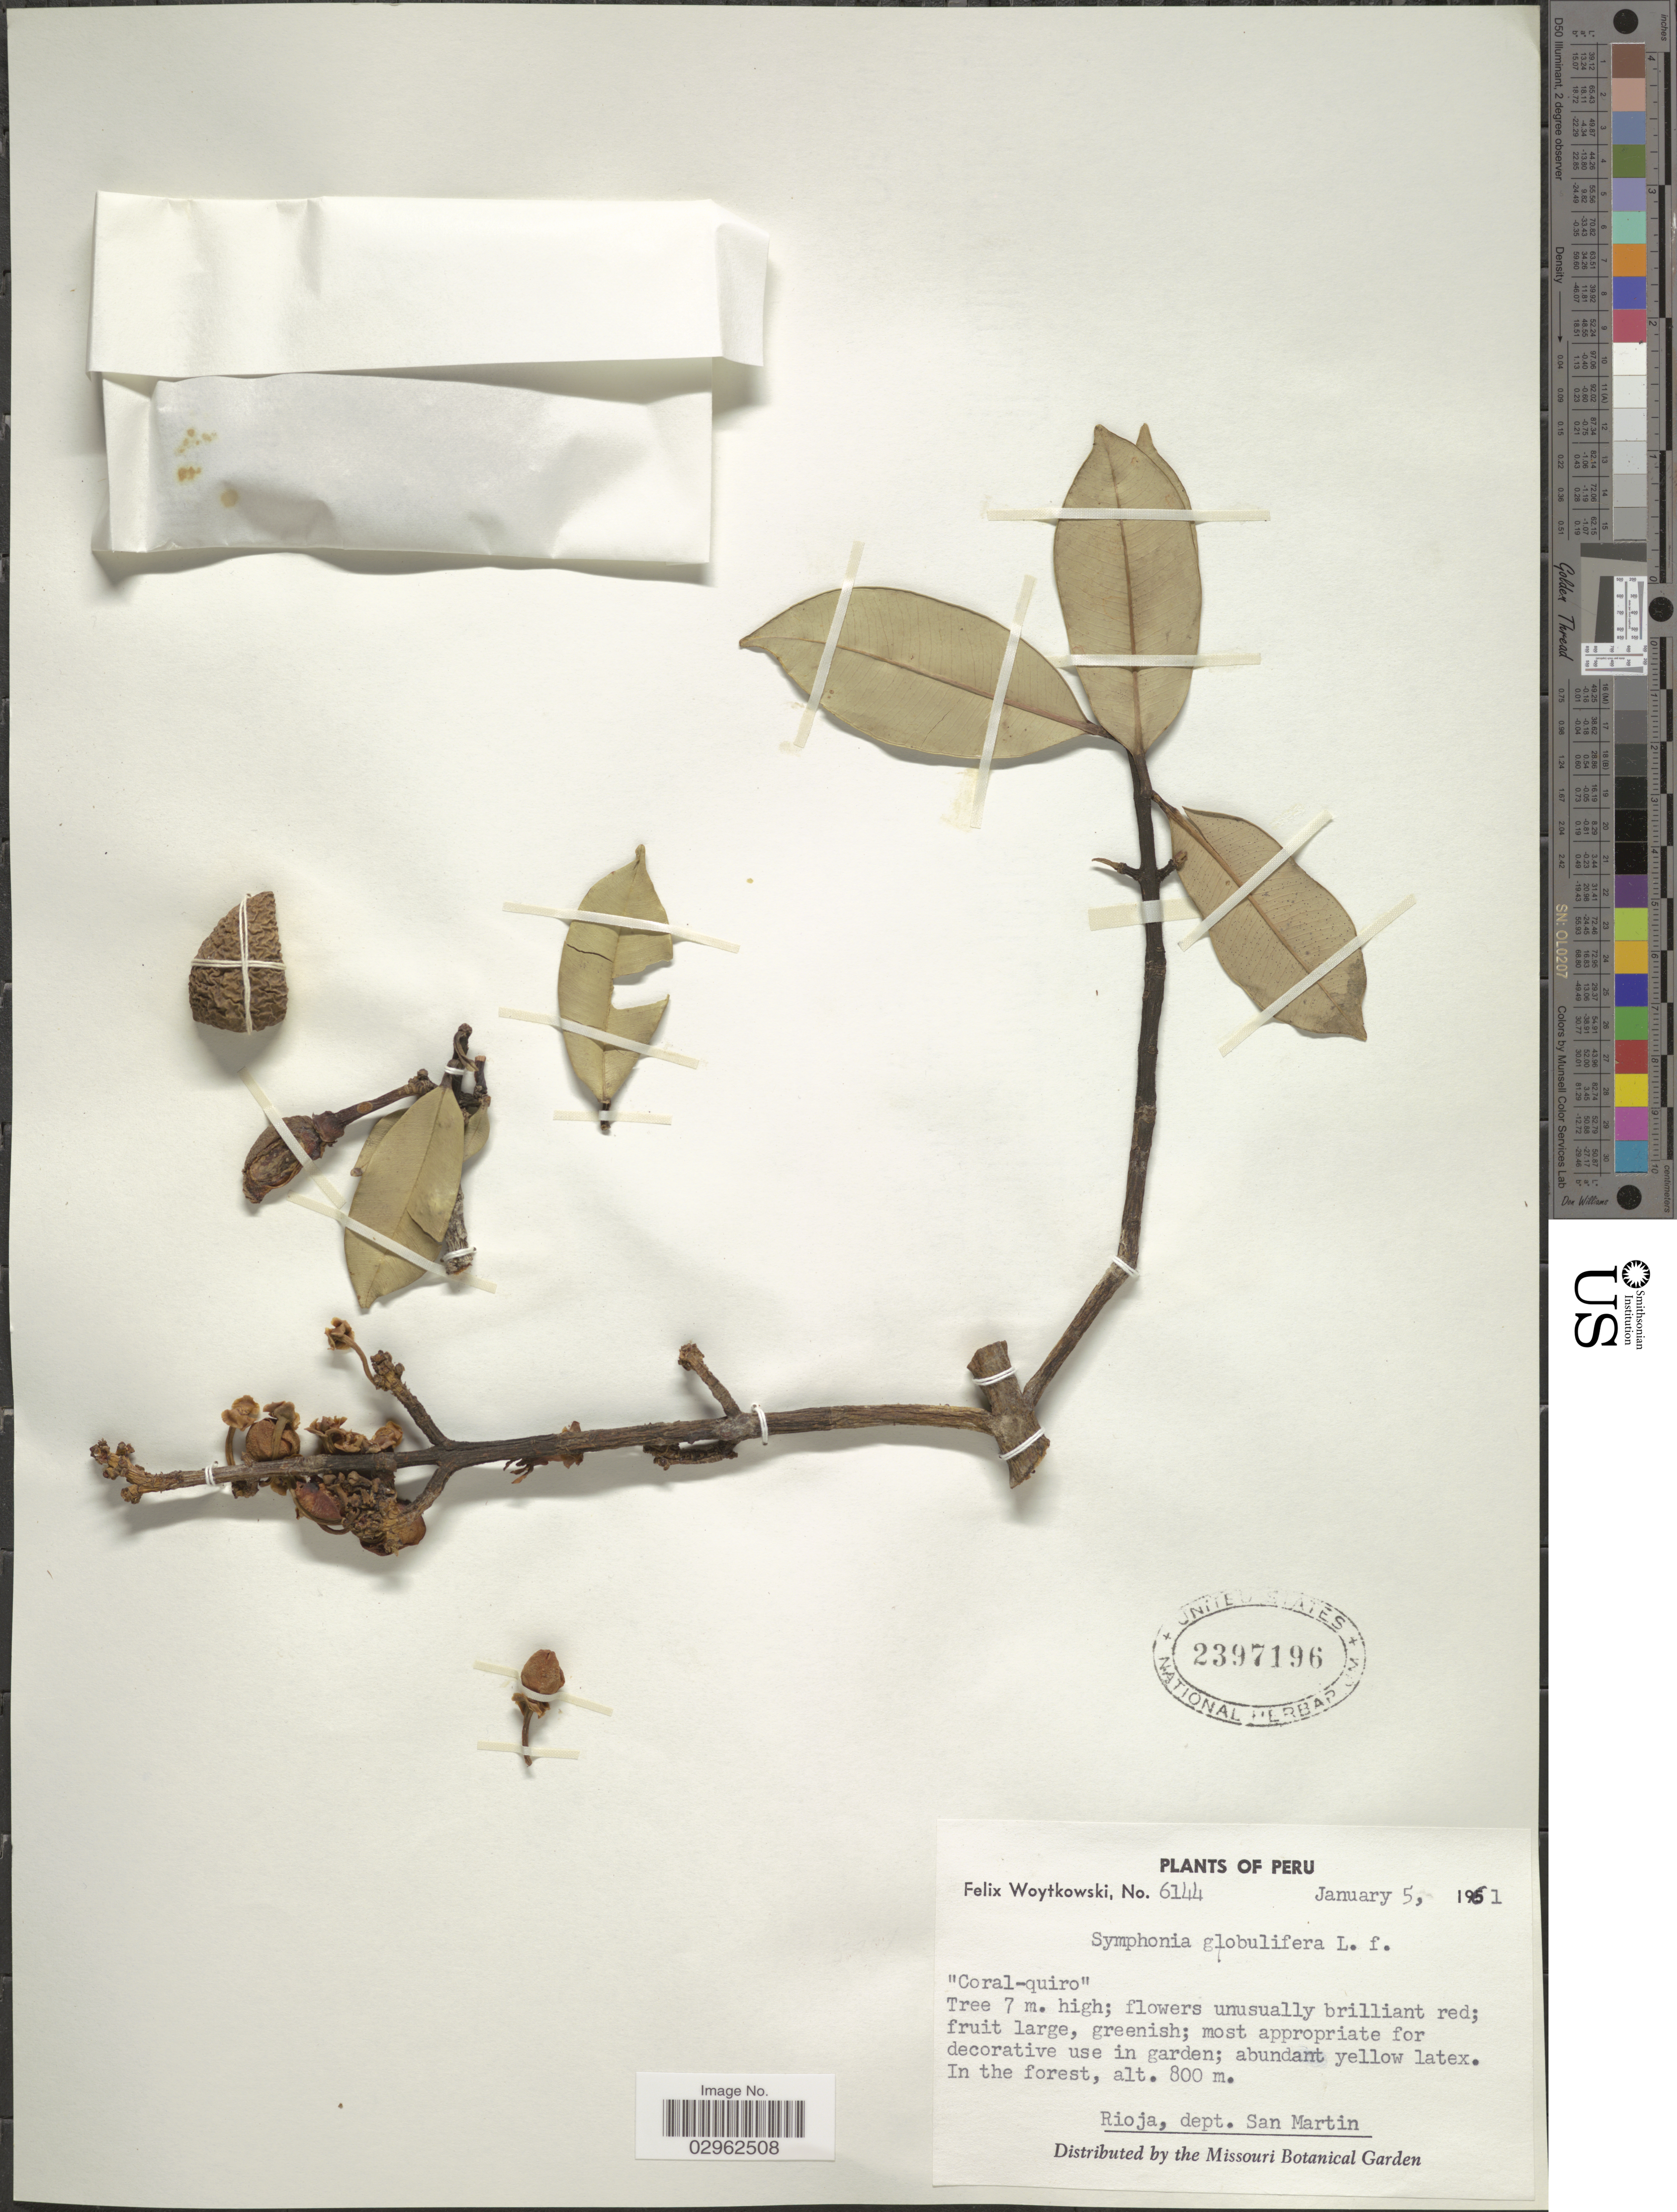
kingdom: Plantae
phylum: Tracheophyta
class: Magnoliopsida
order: Malpighiales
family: Clusiaceae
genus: Symphonia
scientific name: Symphonia globulifera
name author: L. f.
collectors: F. Woytkowski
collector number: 6144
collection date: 1961-01-05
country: Peru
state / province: San Martín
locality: Rioja, dept. San Martin.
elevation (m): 800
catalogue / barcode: US 2397196